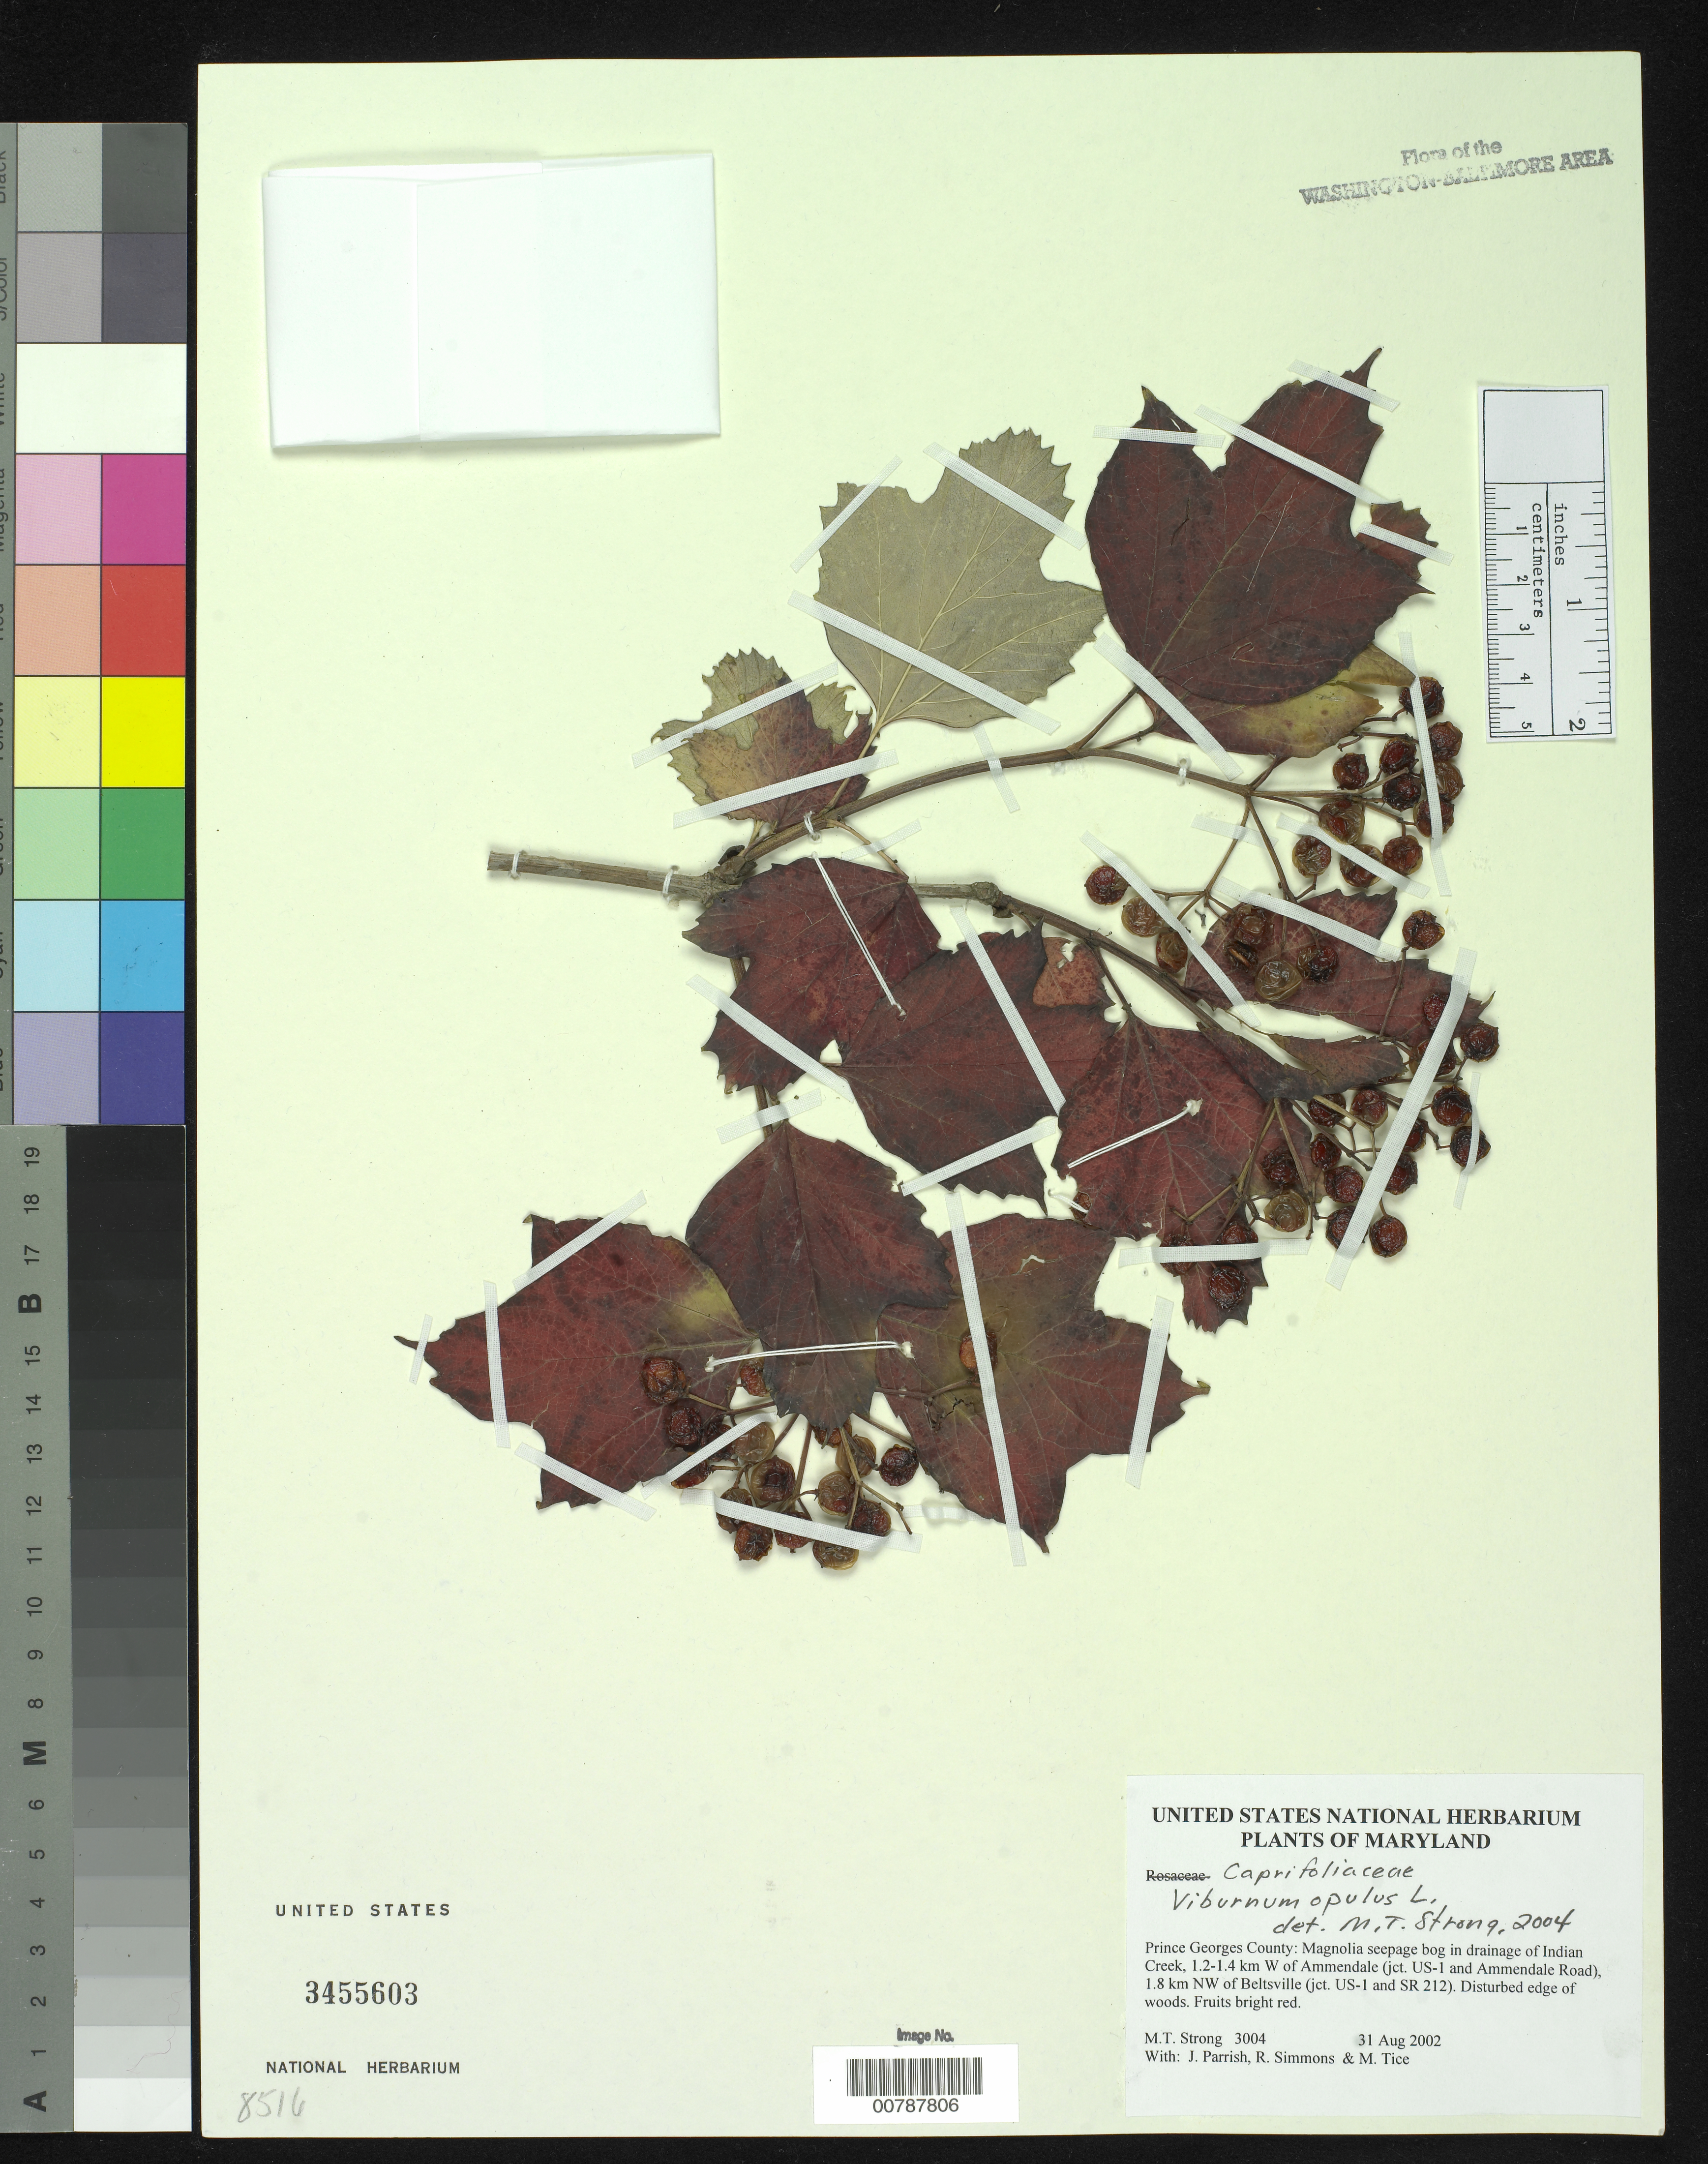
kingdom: Plantae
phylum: Tracheophyta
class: Magnoliopsida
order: Dipsacales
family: Viburnaceae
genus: Viburnum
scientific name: Viburnum opulus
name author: L.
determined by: Strong, M. T., (US), Smithsonian Institution - National Museum of Natural History (UNITED STATES)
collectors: M. T. Strong, J. Parrish, R. H. Simmons & M. Tice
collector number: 3004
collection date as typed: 31 Aug 2002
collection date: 2002-08-31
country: United States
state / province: Maryland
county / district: Prince George's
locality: Magnolia seepage bog in drainage of Indian Creek, 1.2-1.4 km W of Ammendale (jct. US-1 and Ammendale Road), 1.8 km NW of Beltsville (jct. US-1 and SR 212).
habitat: Disturbed edge of woods.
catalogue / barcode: US 3455603